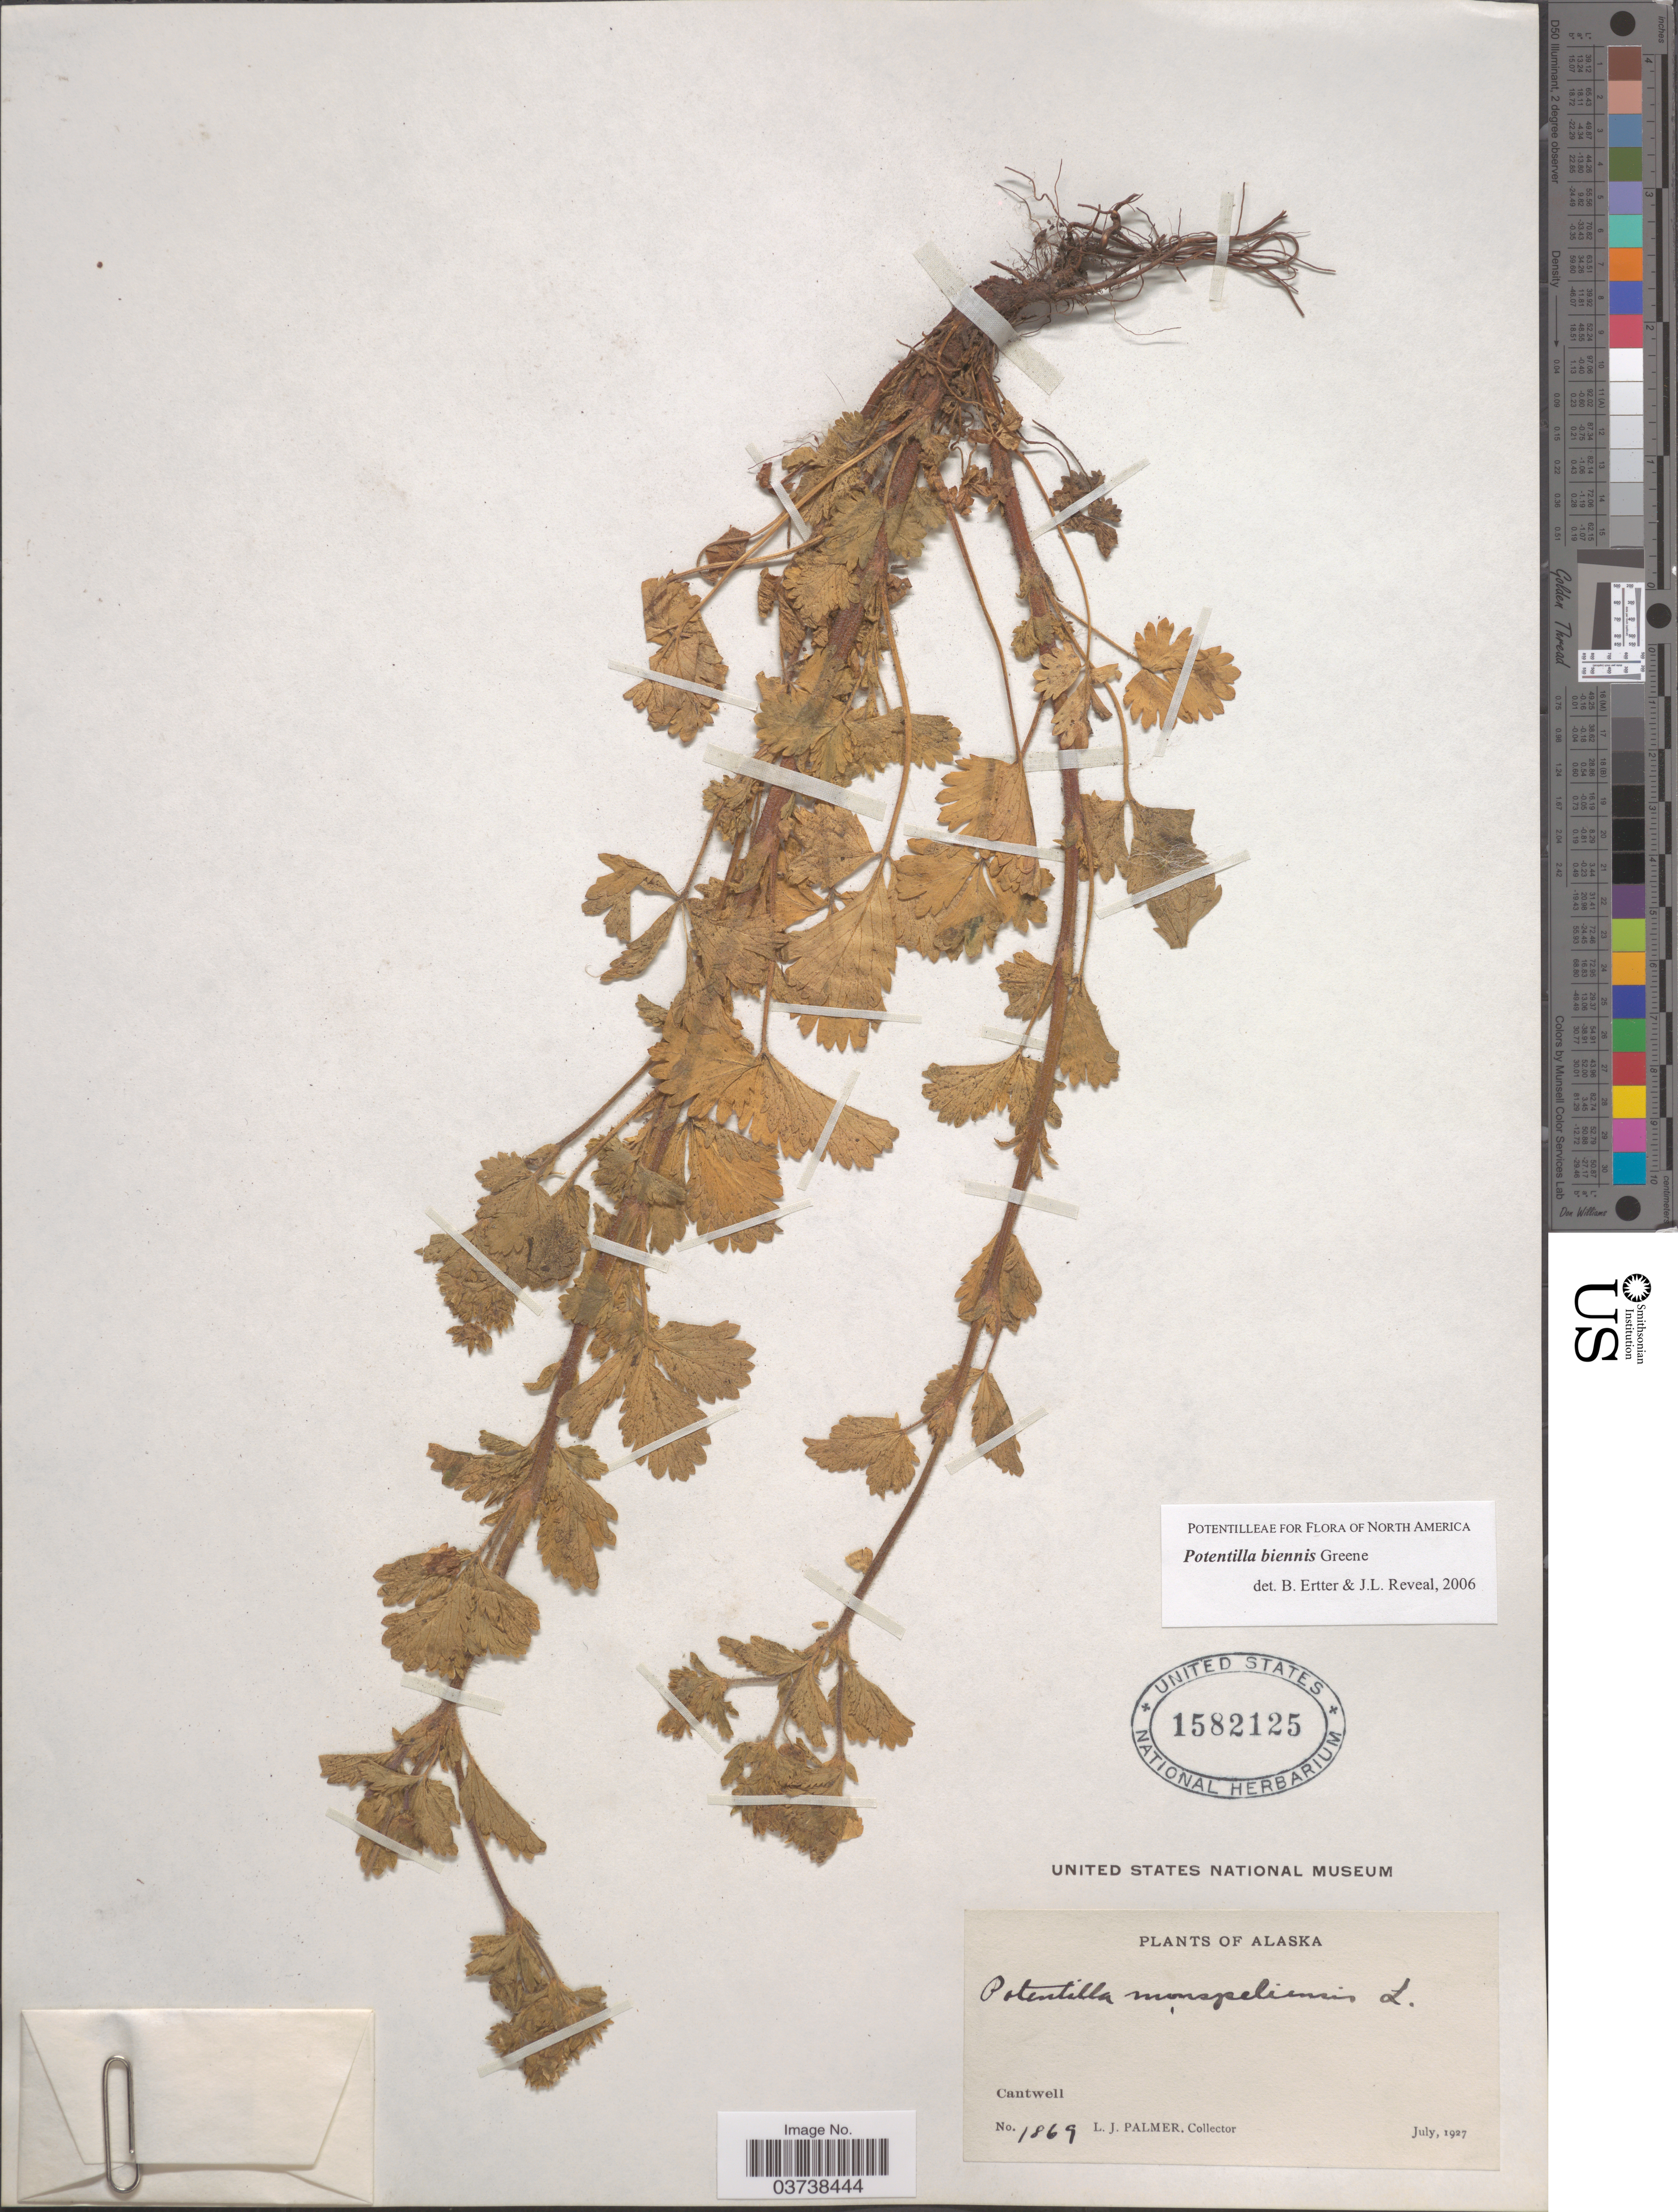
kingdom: Plantae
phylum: Tracheophyta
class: Magnoliopsida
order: Rosales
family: Rosaceae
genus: Potentilla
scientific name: Potentilla biennis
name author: Greene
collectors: L. J. Palmer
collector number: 1869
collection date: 1927-07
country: United States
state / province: Alaska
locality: Cantwell.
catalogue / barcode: US 1582125